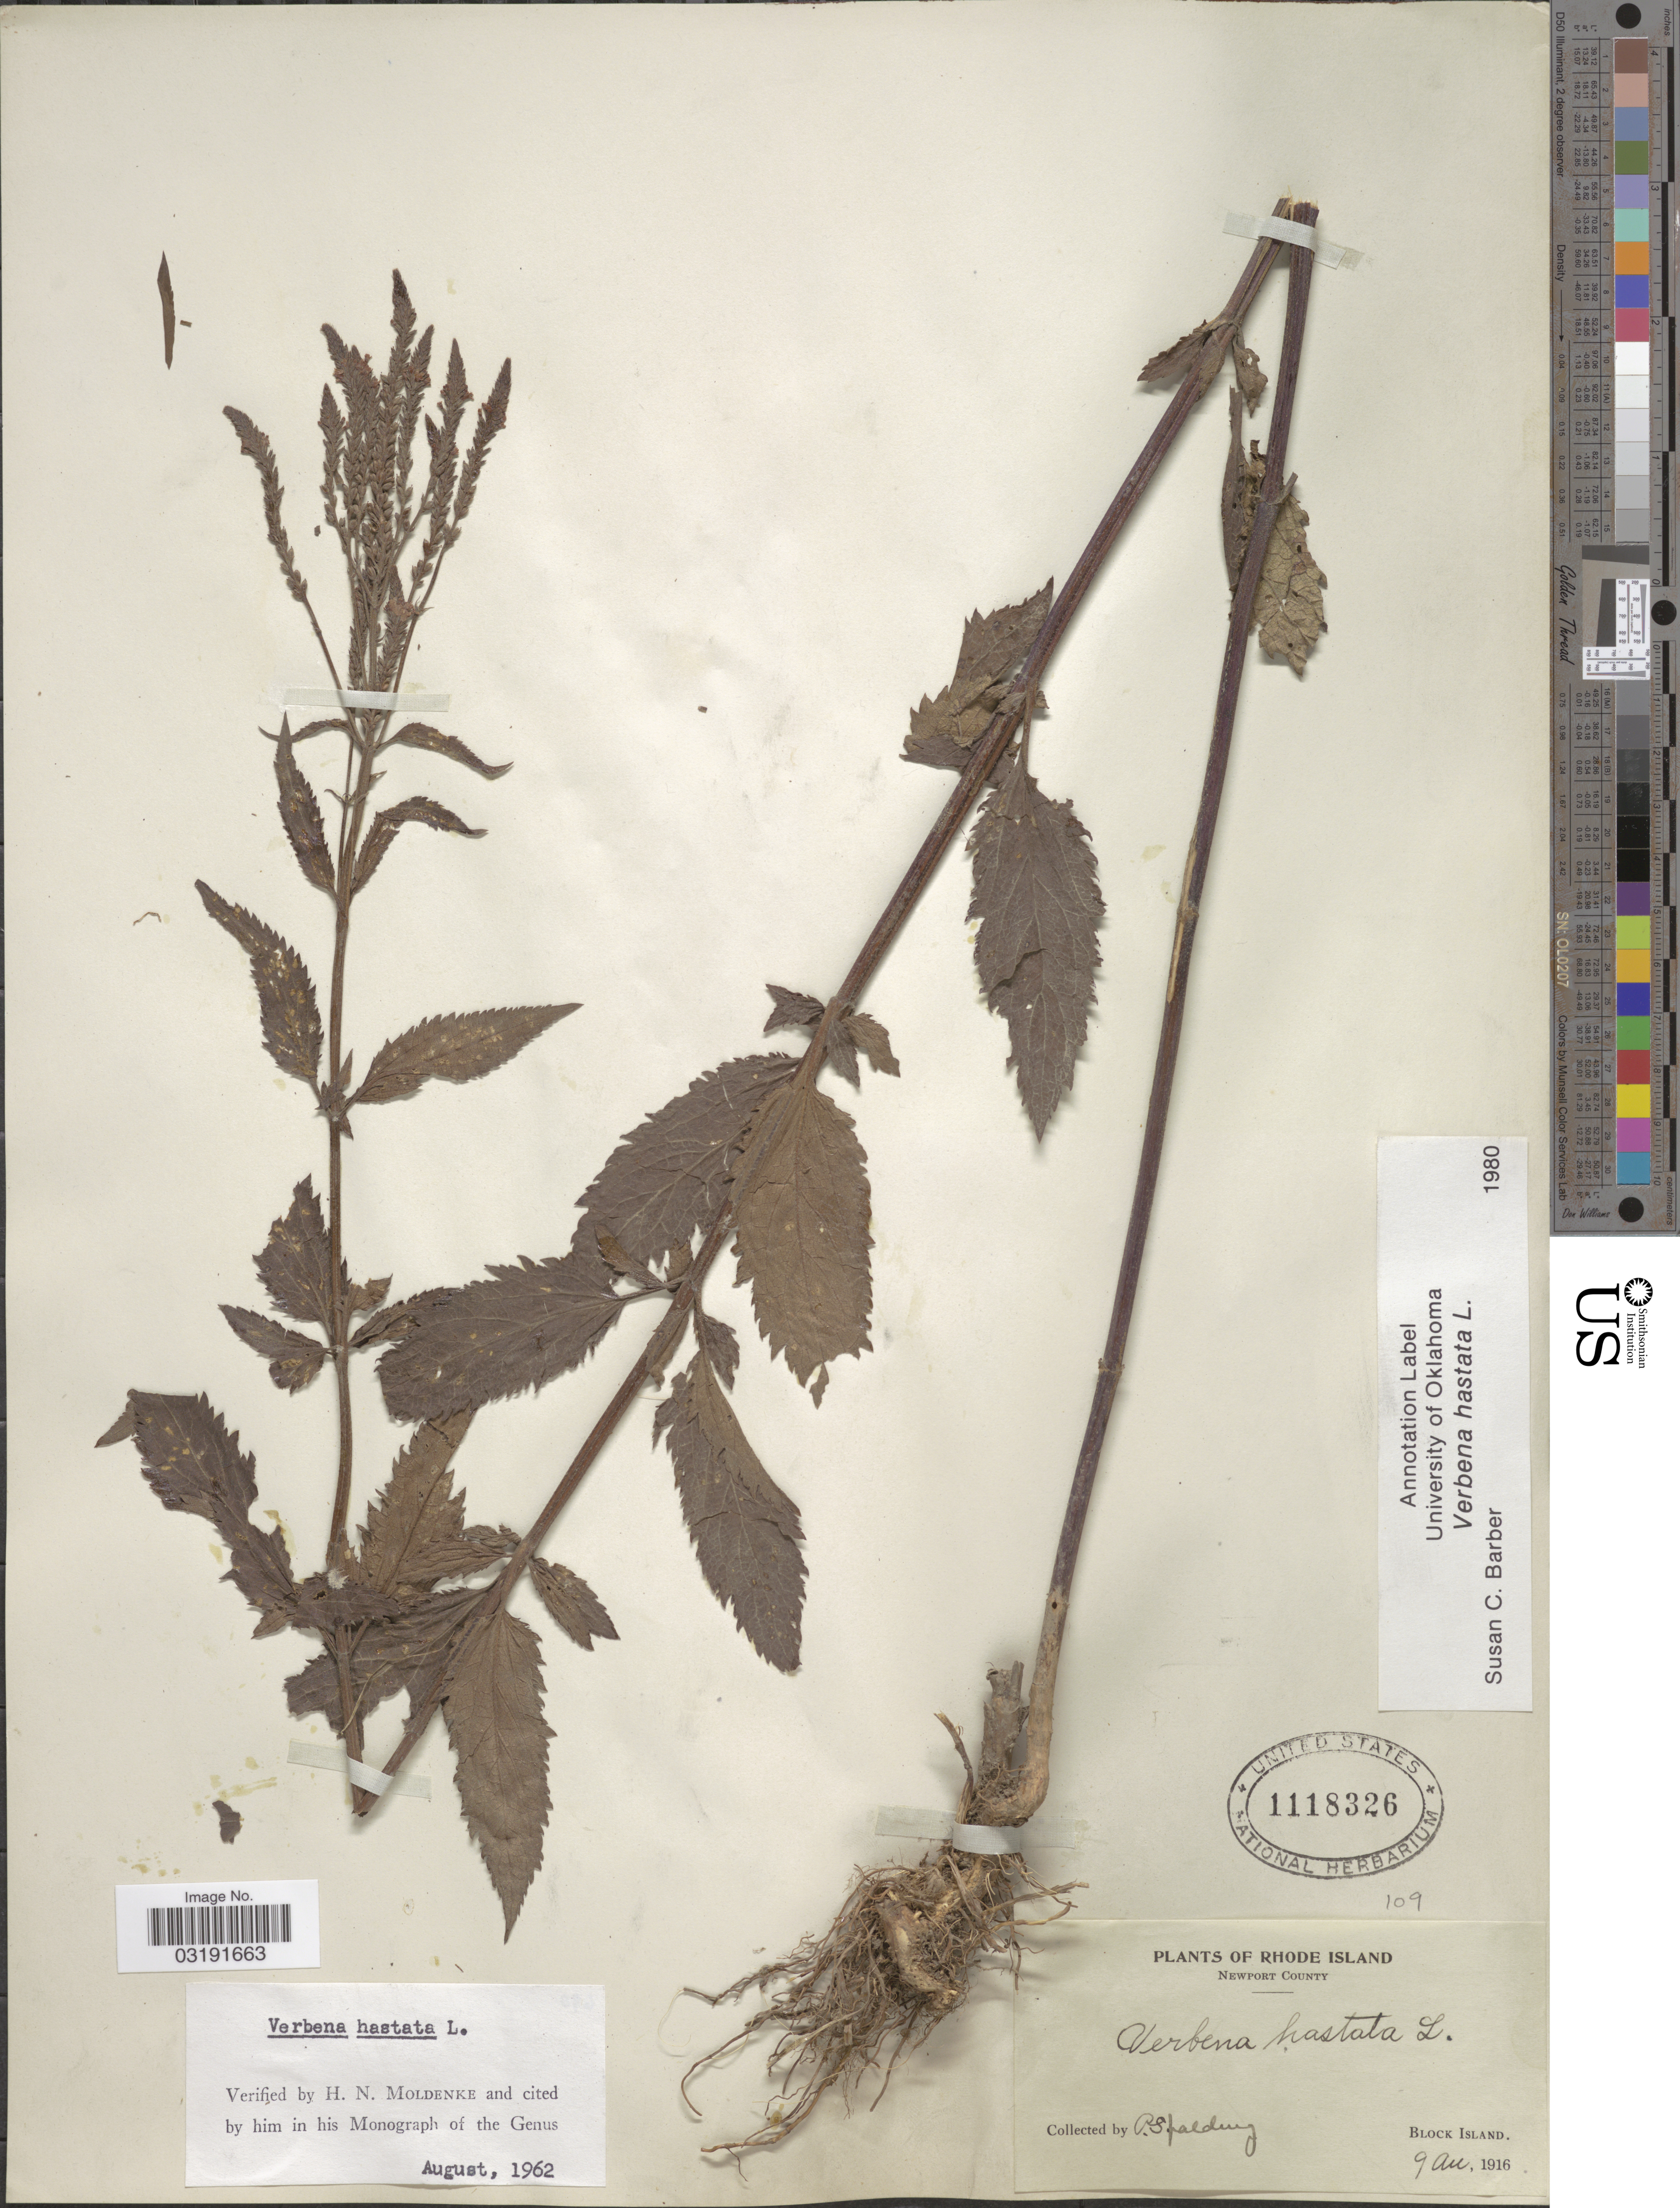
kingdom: Plantae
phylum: Tracheophyta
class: Magnoliopsida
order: Lamiales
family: Verbenaceae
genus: Verbena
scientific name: Verbena hastata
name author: L.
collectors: P. Spalding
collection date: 1916-08-09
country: United States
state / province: Rhode Island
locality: Newport County, Block Island.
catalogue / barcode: US 1118326